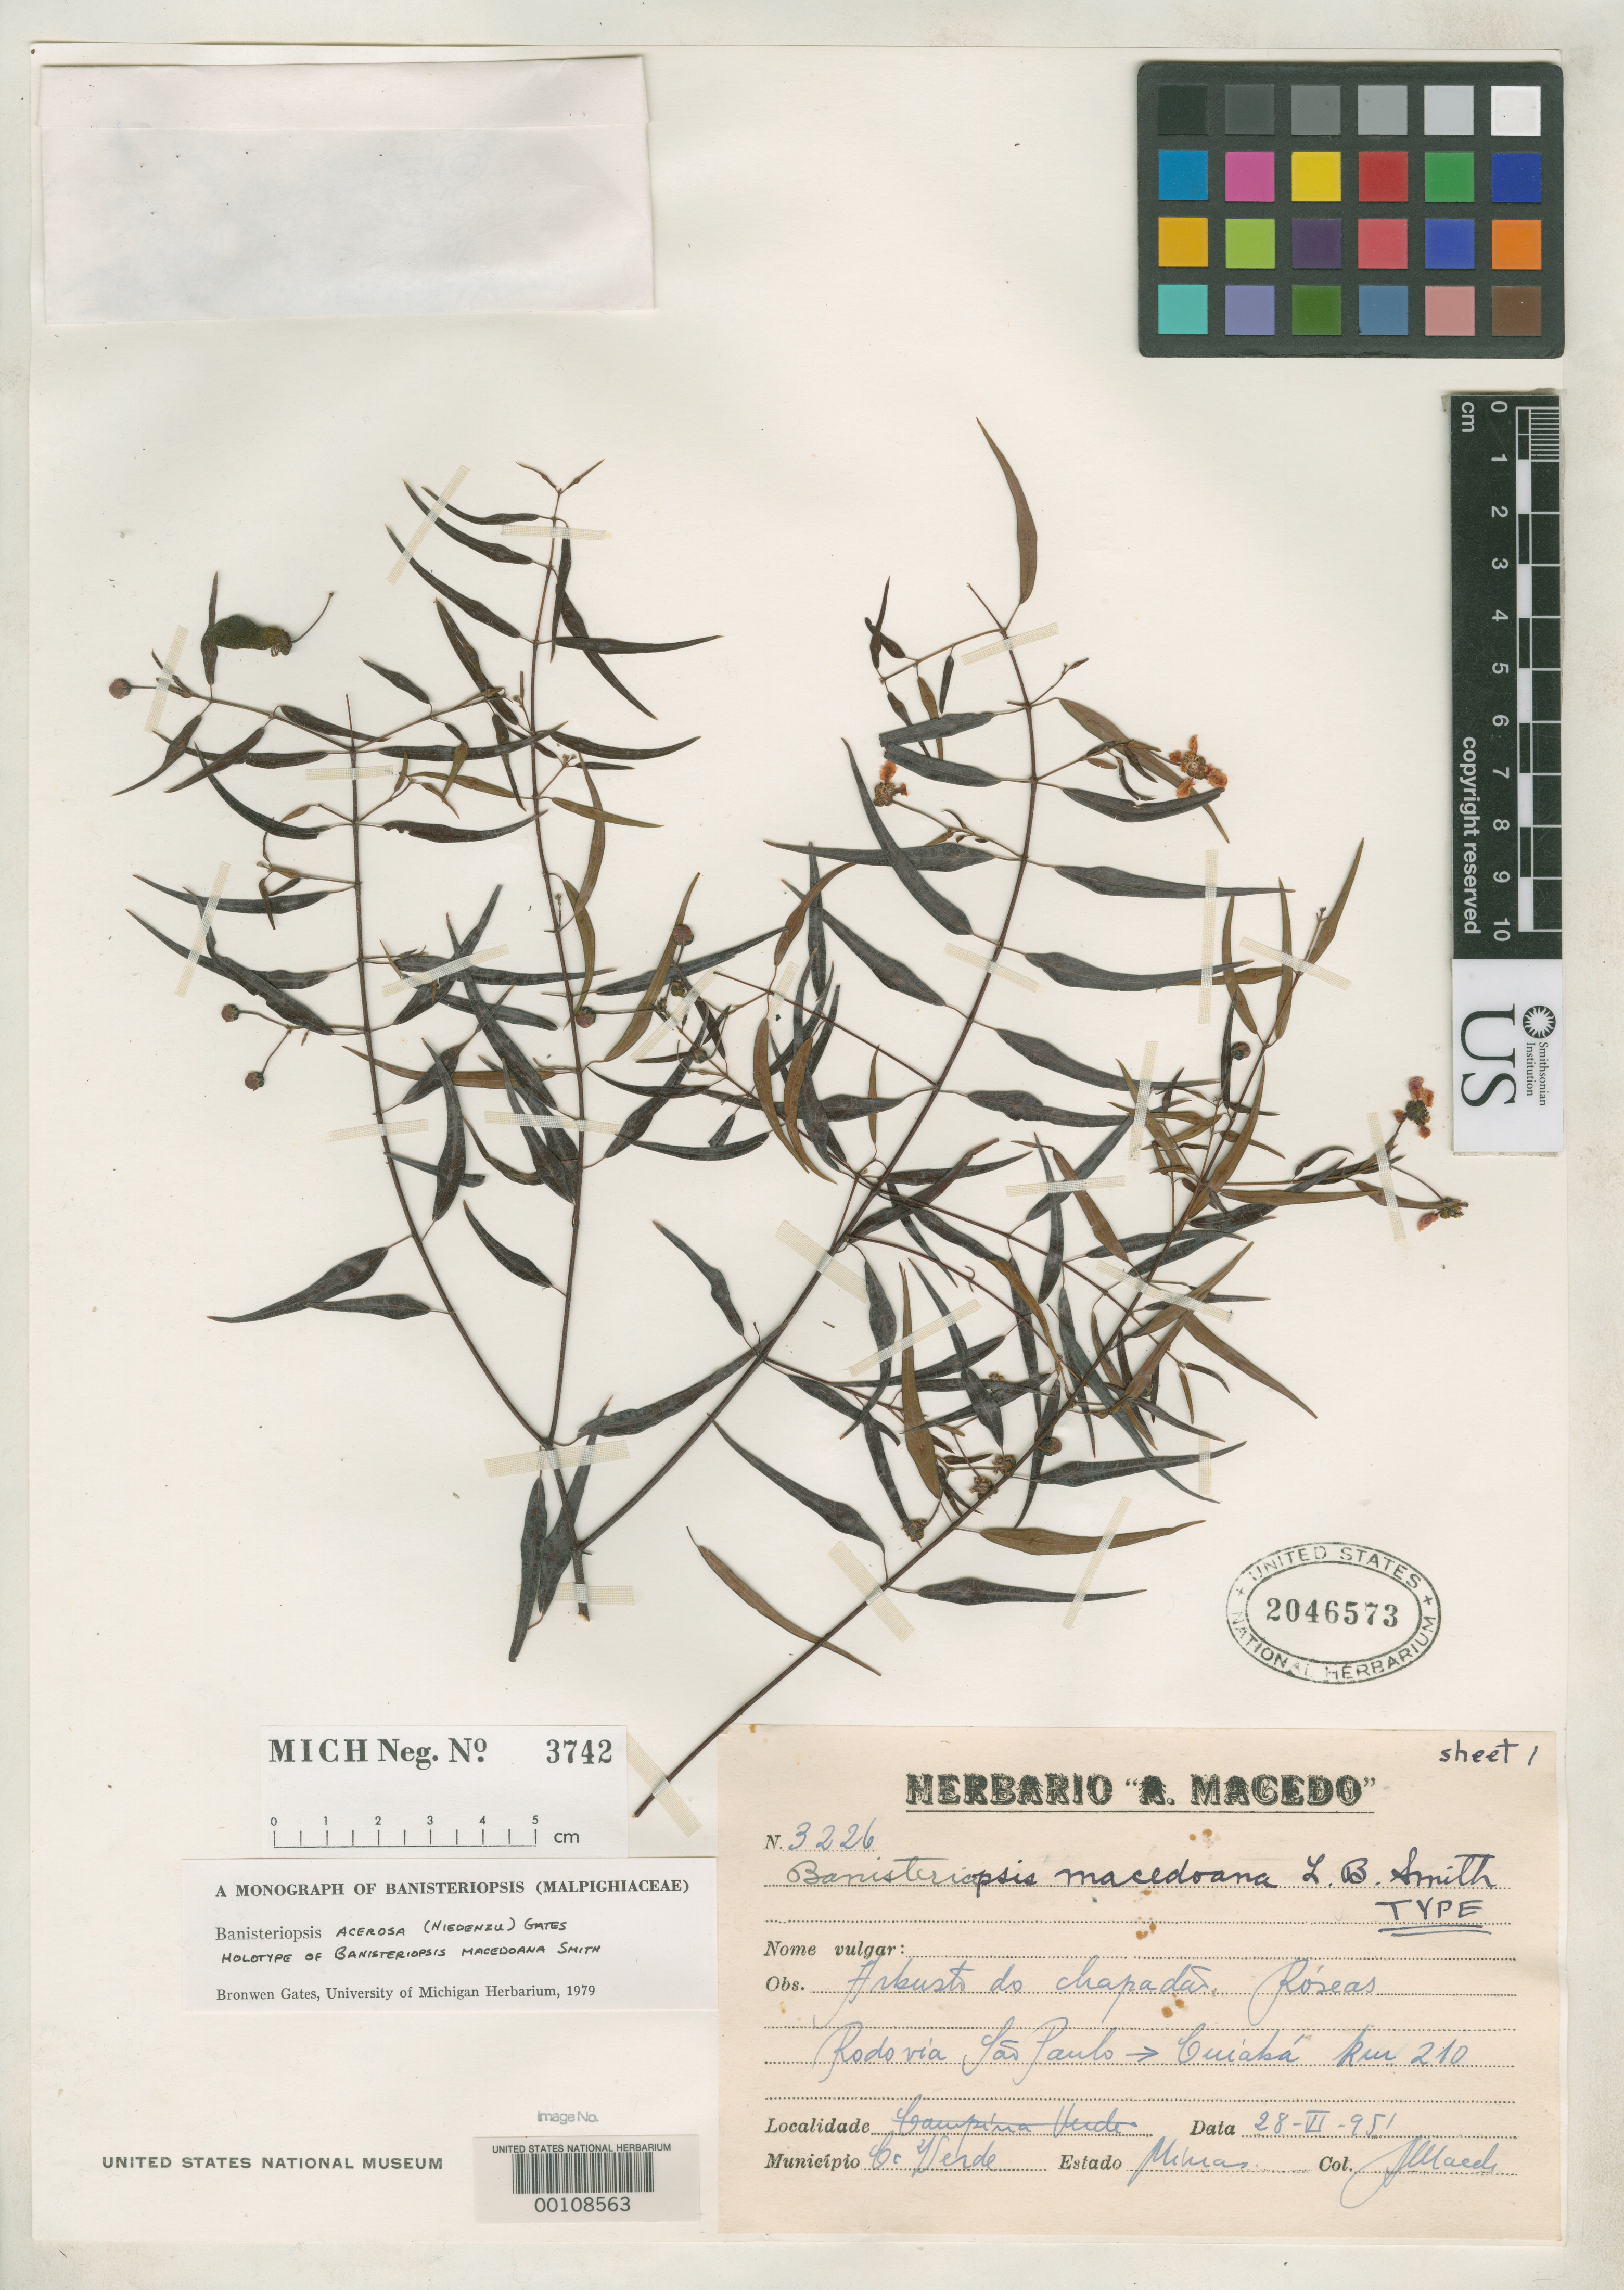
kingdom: Plantae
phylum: Tracheophyta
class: Magnoliopsida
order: Malpighiales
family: Malpighiaceae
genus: Banisteriopsis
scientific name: Banisteriopsis macedoana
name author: L.B. Sm.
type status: Holotype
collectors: A. Macedo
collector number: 3226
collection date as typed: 28 Jan 1951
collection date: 1951-01-28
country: Brazil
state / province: Minas Gerais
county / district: Cruz Verde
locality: Near km 210 along highway Sao Paulo to Cuiba.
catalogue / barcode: US 2046573